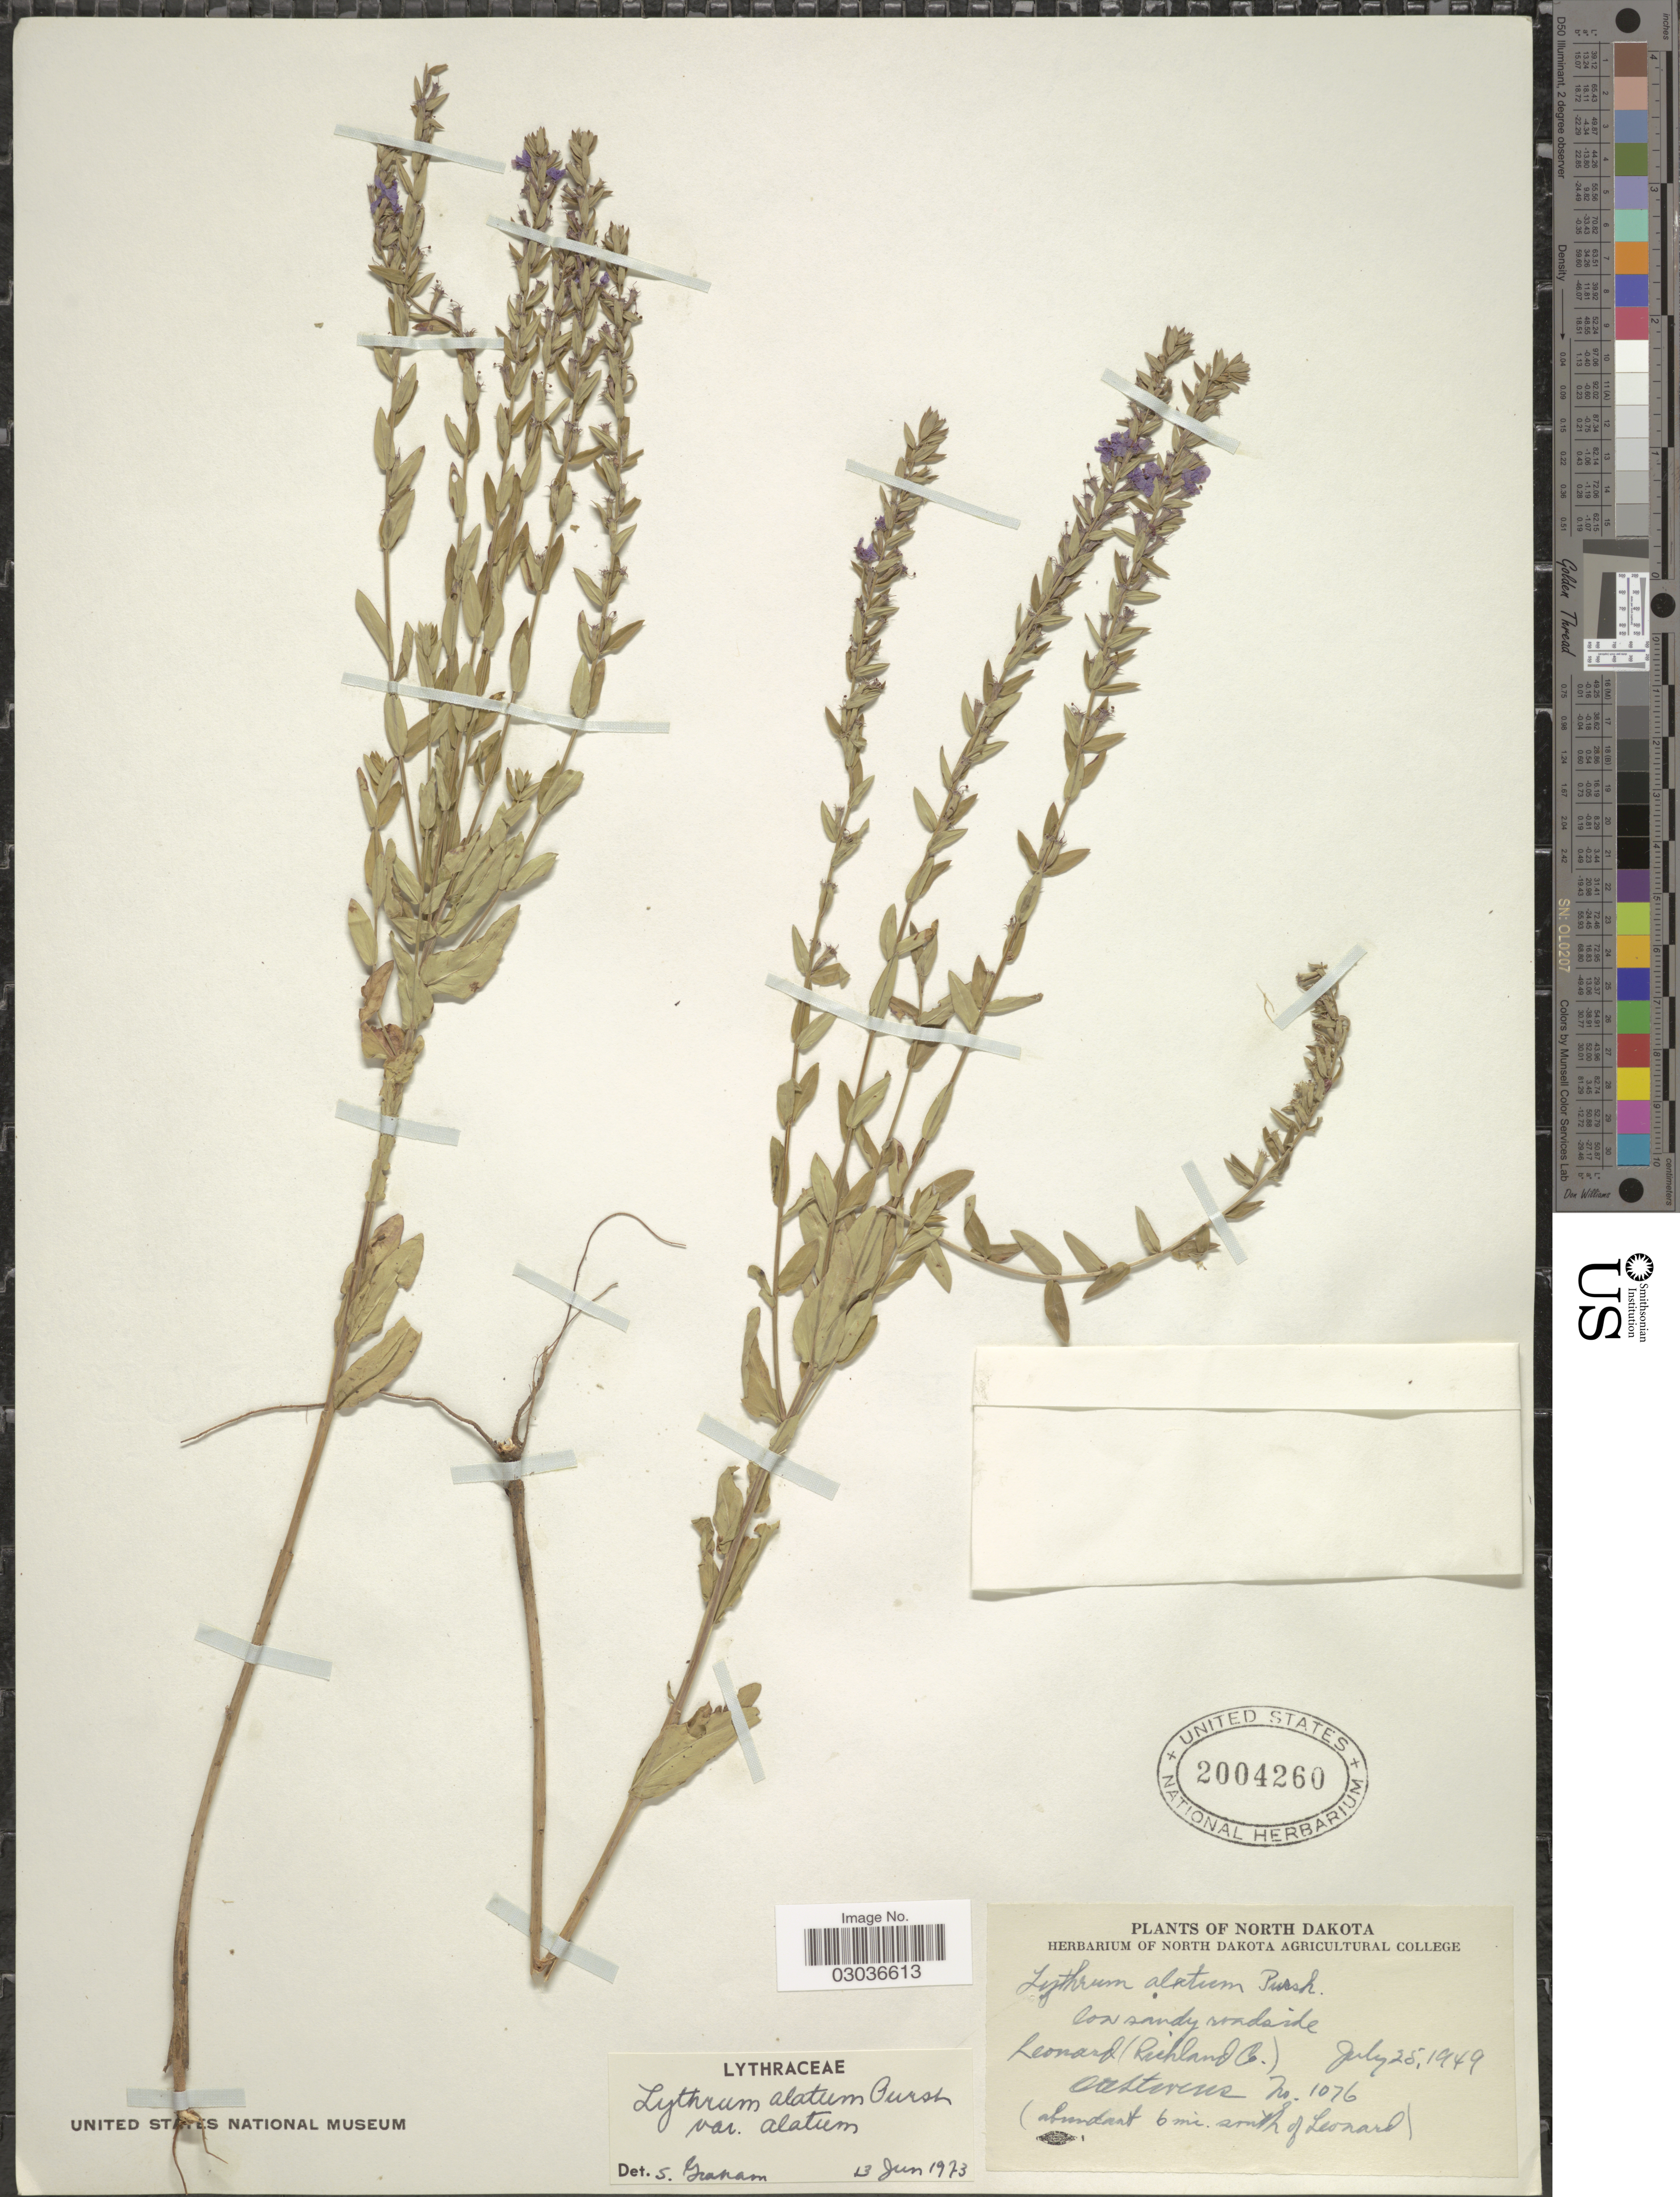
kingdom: Plantae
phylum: Tracheophyta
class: Magnoliopsida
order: Myrtales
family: Lythraceae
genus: Lythrum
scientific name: Lythrum alatum var. alatum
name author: Pursh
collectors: O. A. Stevens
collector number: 1076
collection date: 1949-07-25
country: United States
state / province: North Dakota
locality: Leonard (Richland Co.).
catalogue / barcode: US 2004260